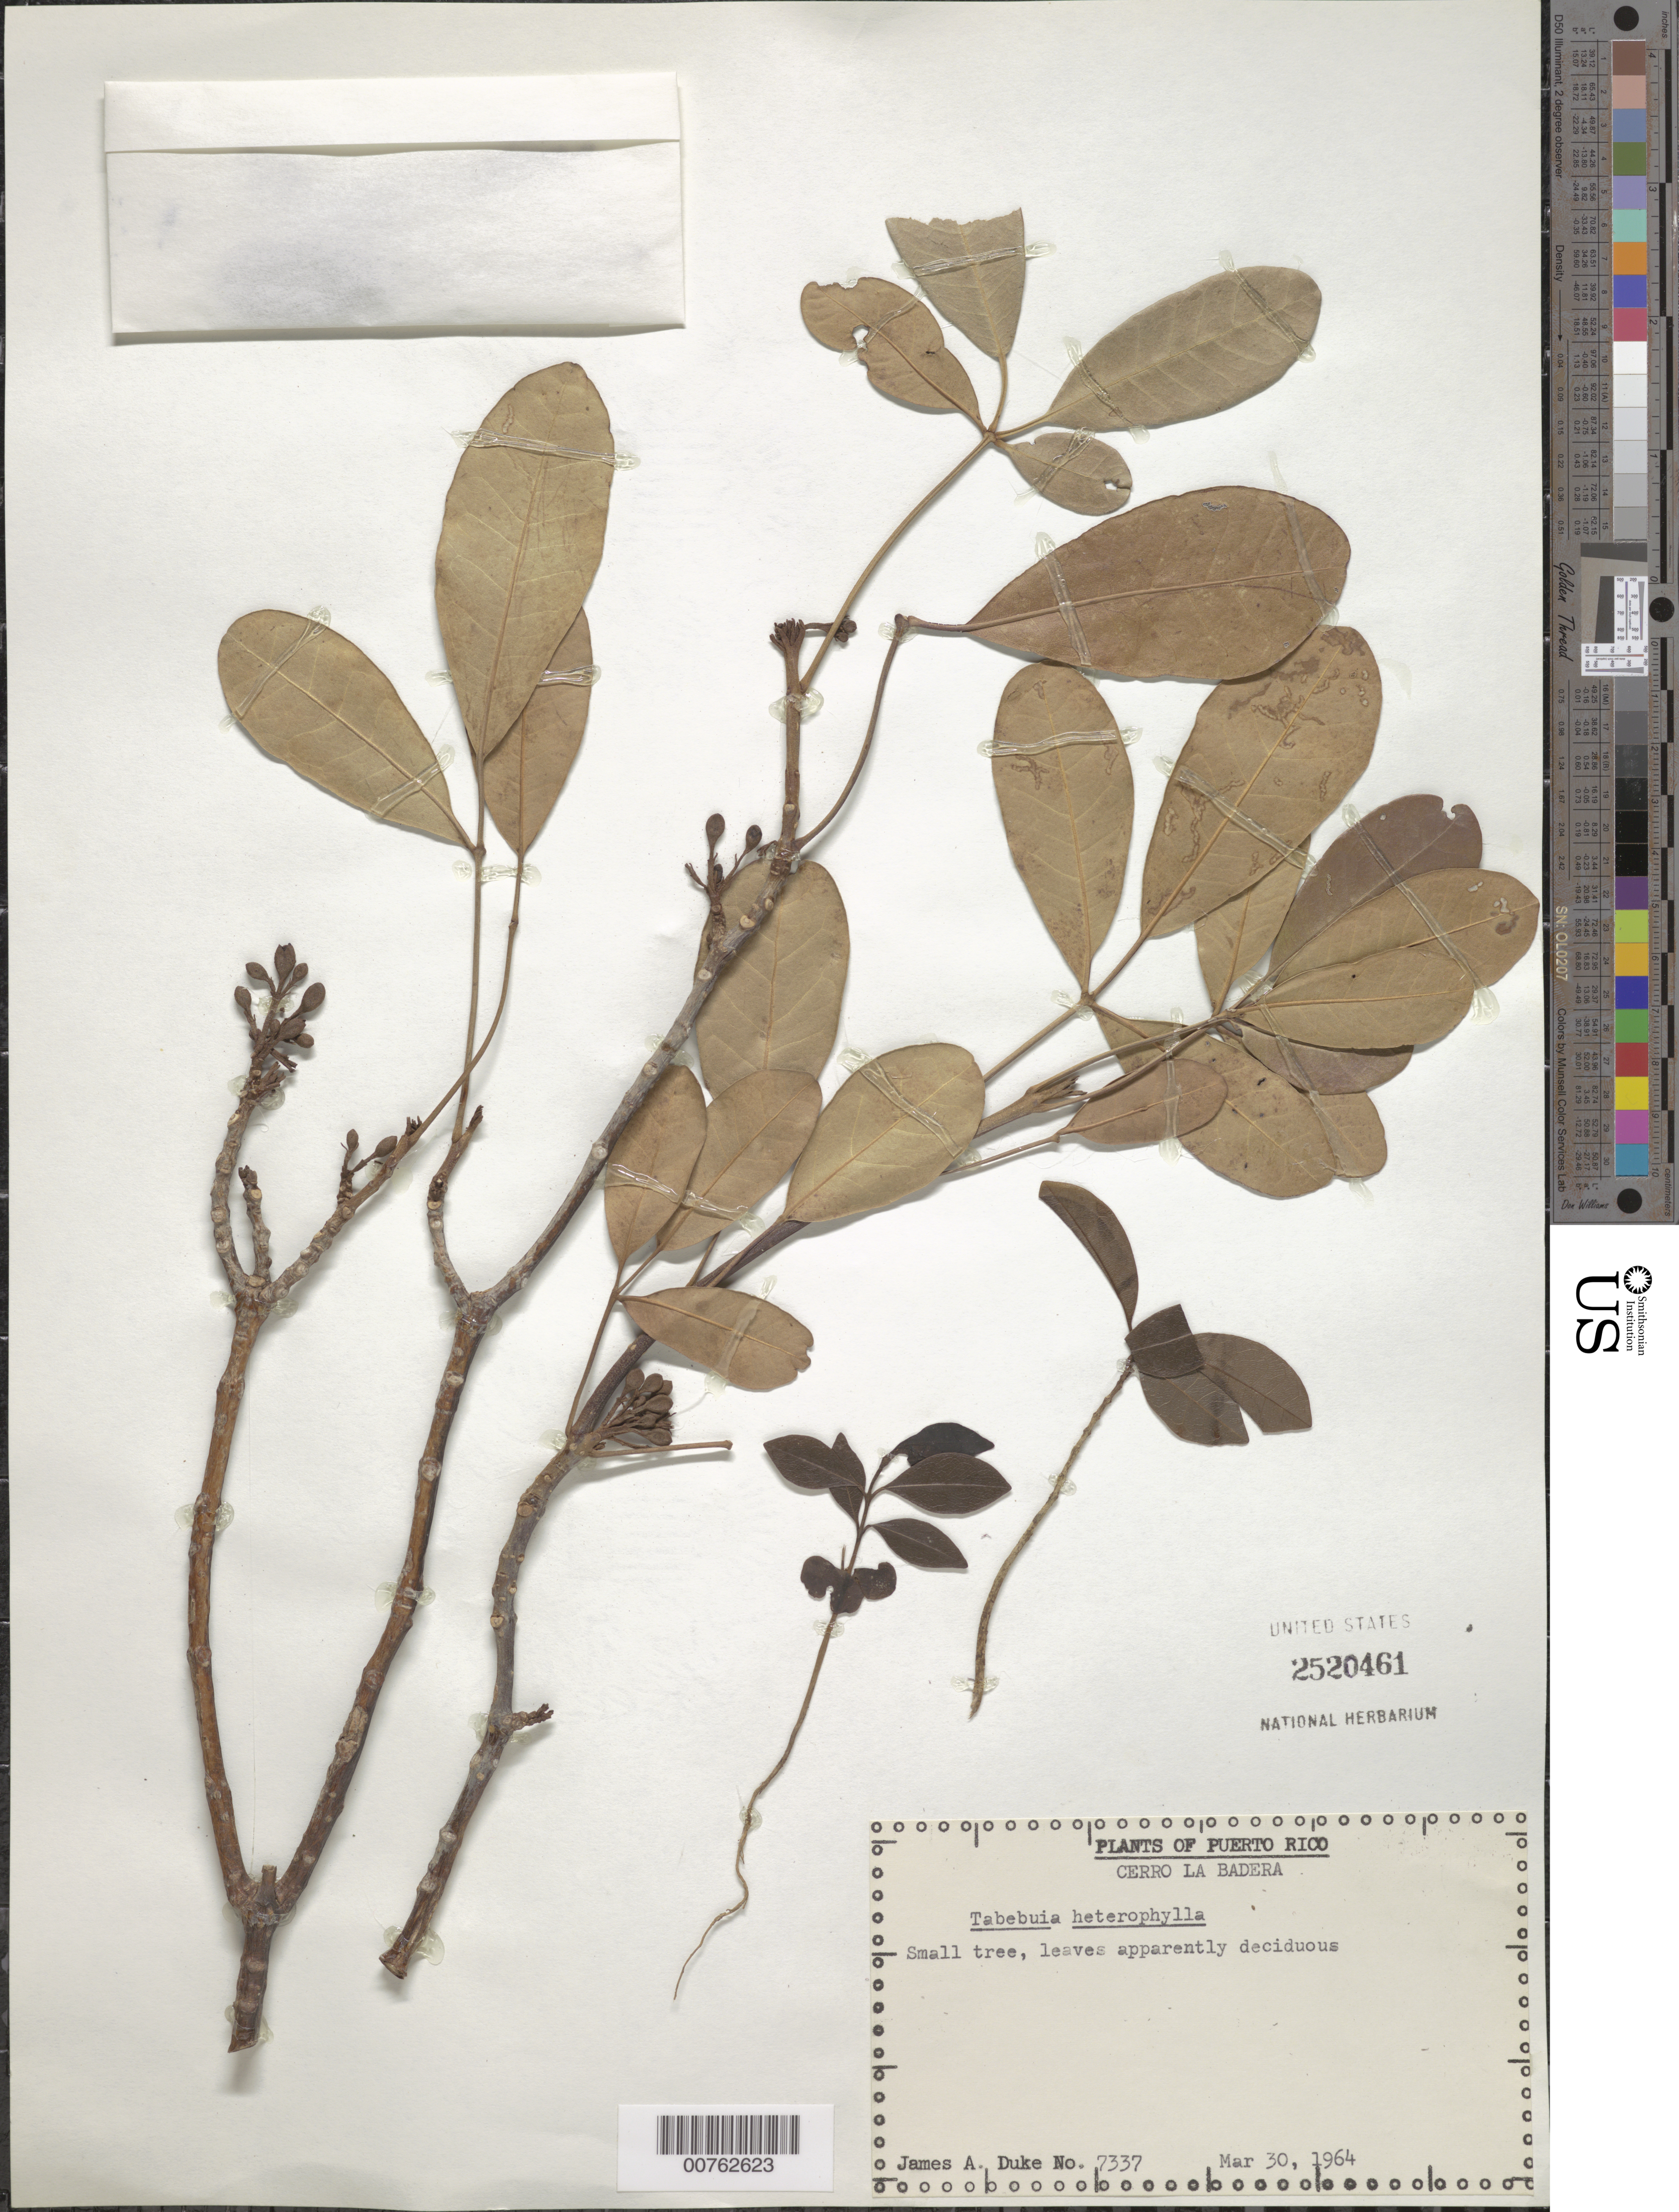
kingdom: Plantae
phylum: Tracheophyta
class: Magnoliopsida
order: Lamiales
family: Bignoniaceae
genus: Tabebuia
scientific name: Tabebuia heterophylla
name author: (DC.) Britton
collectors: J. A. Duke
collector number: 7337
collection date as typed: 30 Mar 1964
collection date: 1964-03-30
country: Puerto Rico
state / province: Adjuntas (?)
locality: Cerro La Badera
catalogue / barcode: US 2520461